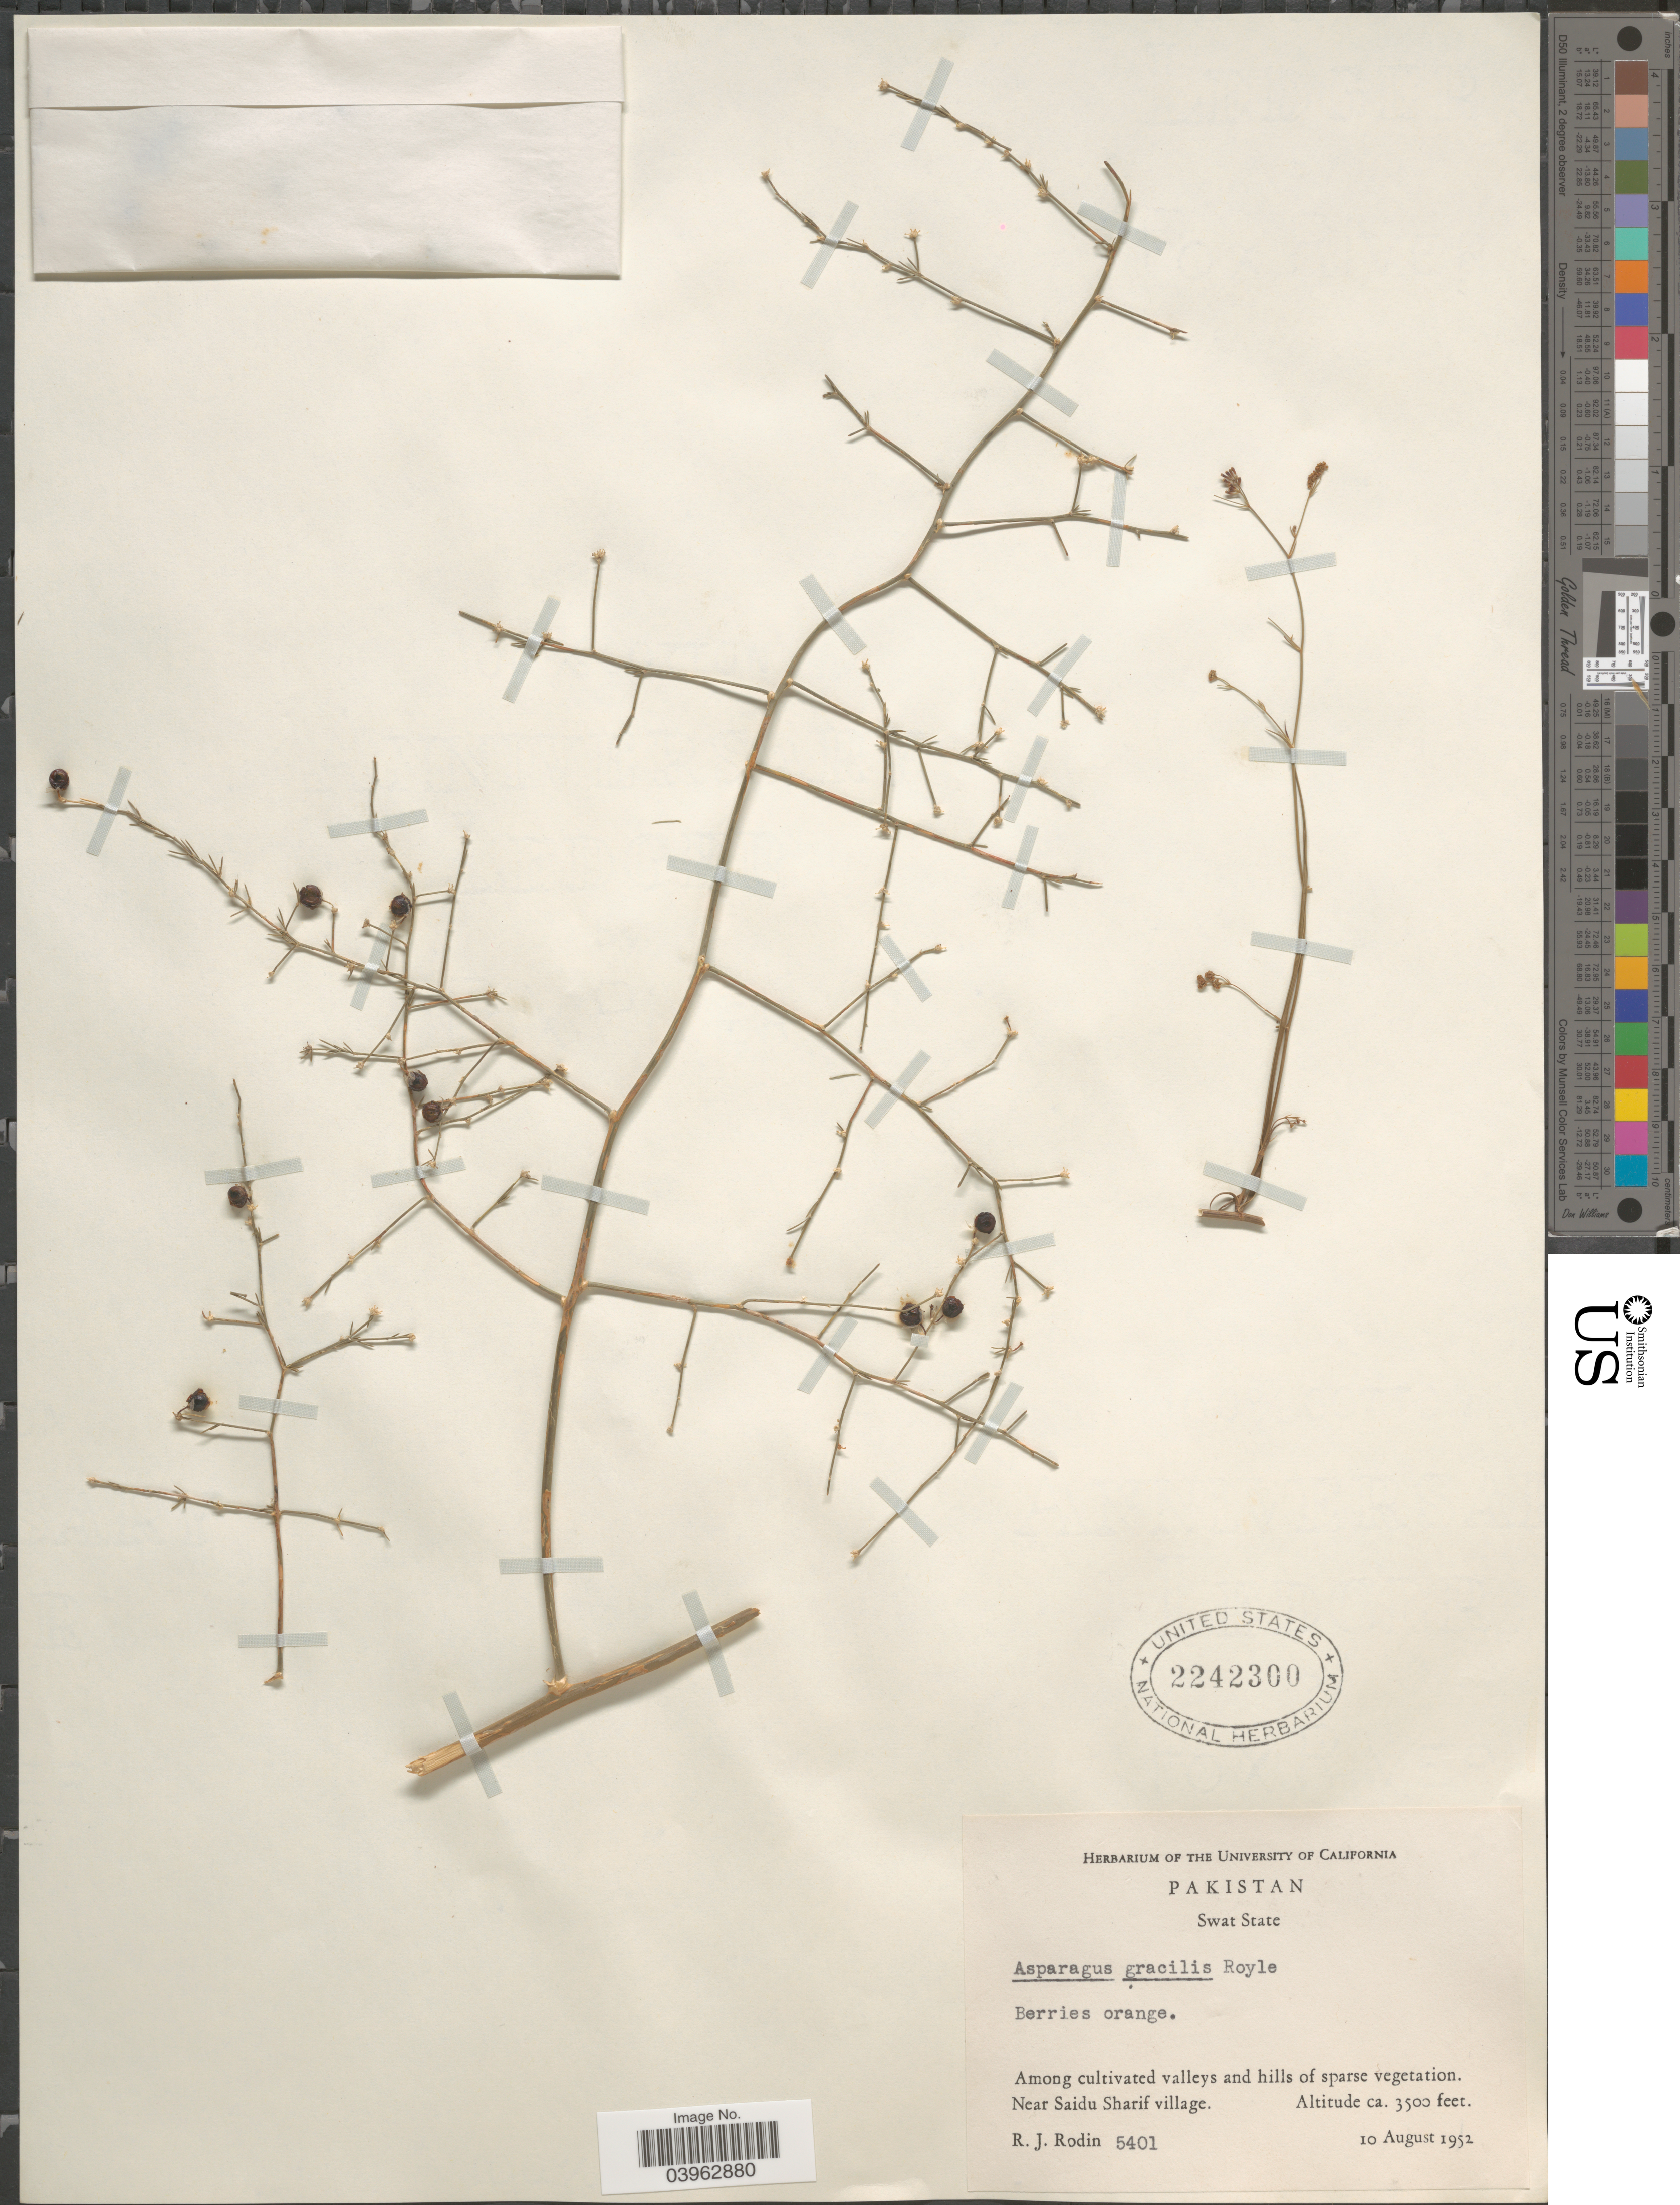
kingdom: Plantae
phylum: Tracheophyta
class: Liliopsida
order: Asparagales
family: Asparagaceae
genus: Asparagus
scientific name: Asparagus gracilis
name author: Salisb.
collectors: R. J. Rodin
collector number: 5401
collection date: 1952-08-10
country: Pakistan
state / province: Khyber Pakhtunkhwa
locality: Swat State. Among cultivated valleys and hills of sparse vegetation. Near Saidu Sharif village.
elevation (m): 1067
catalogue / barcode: US 2242300